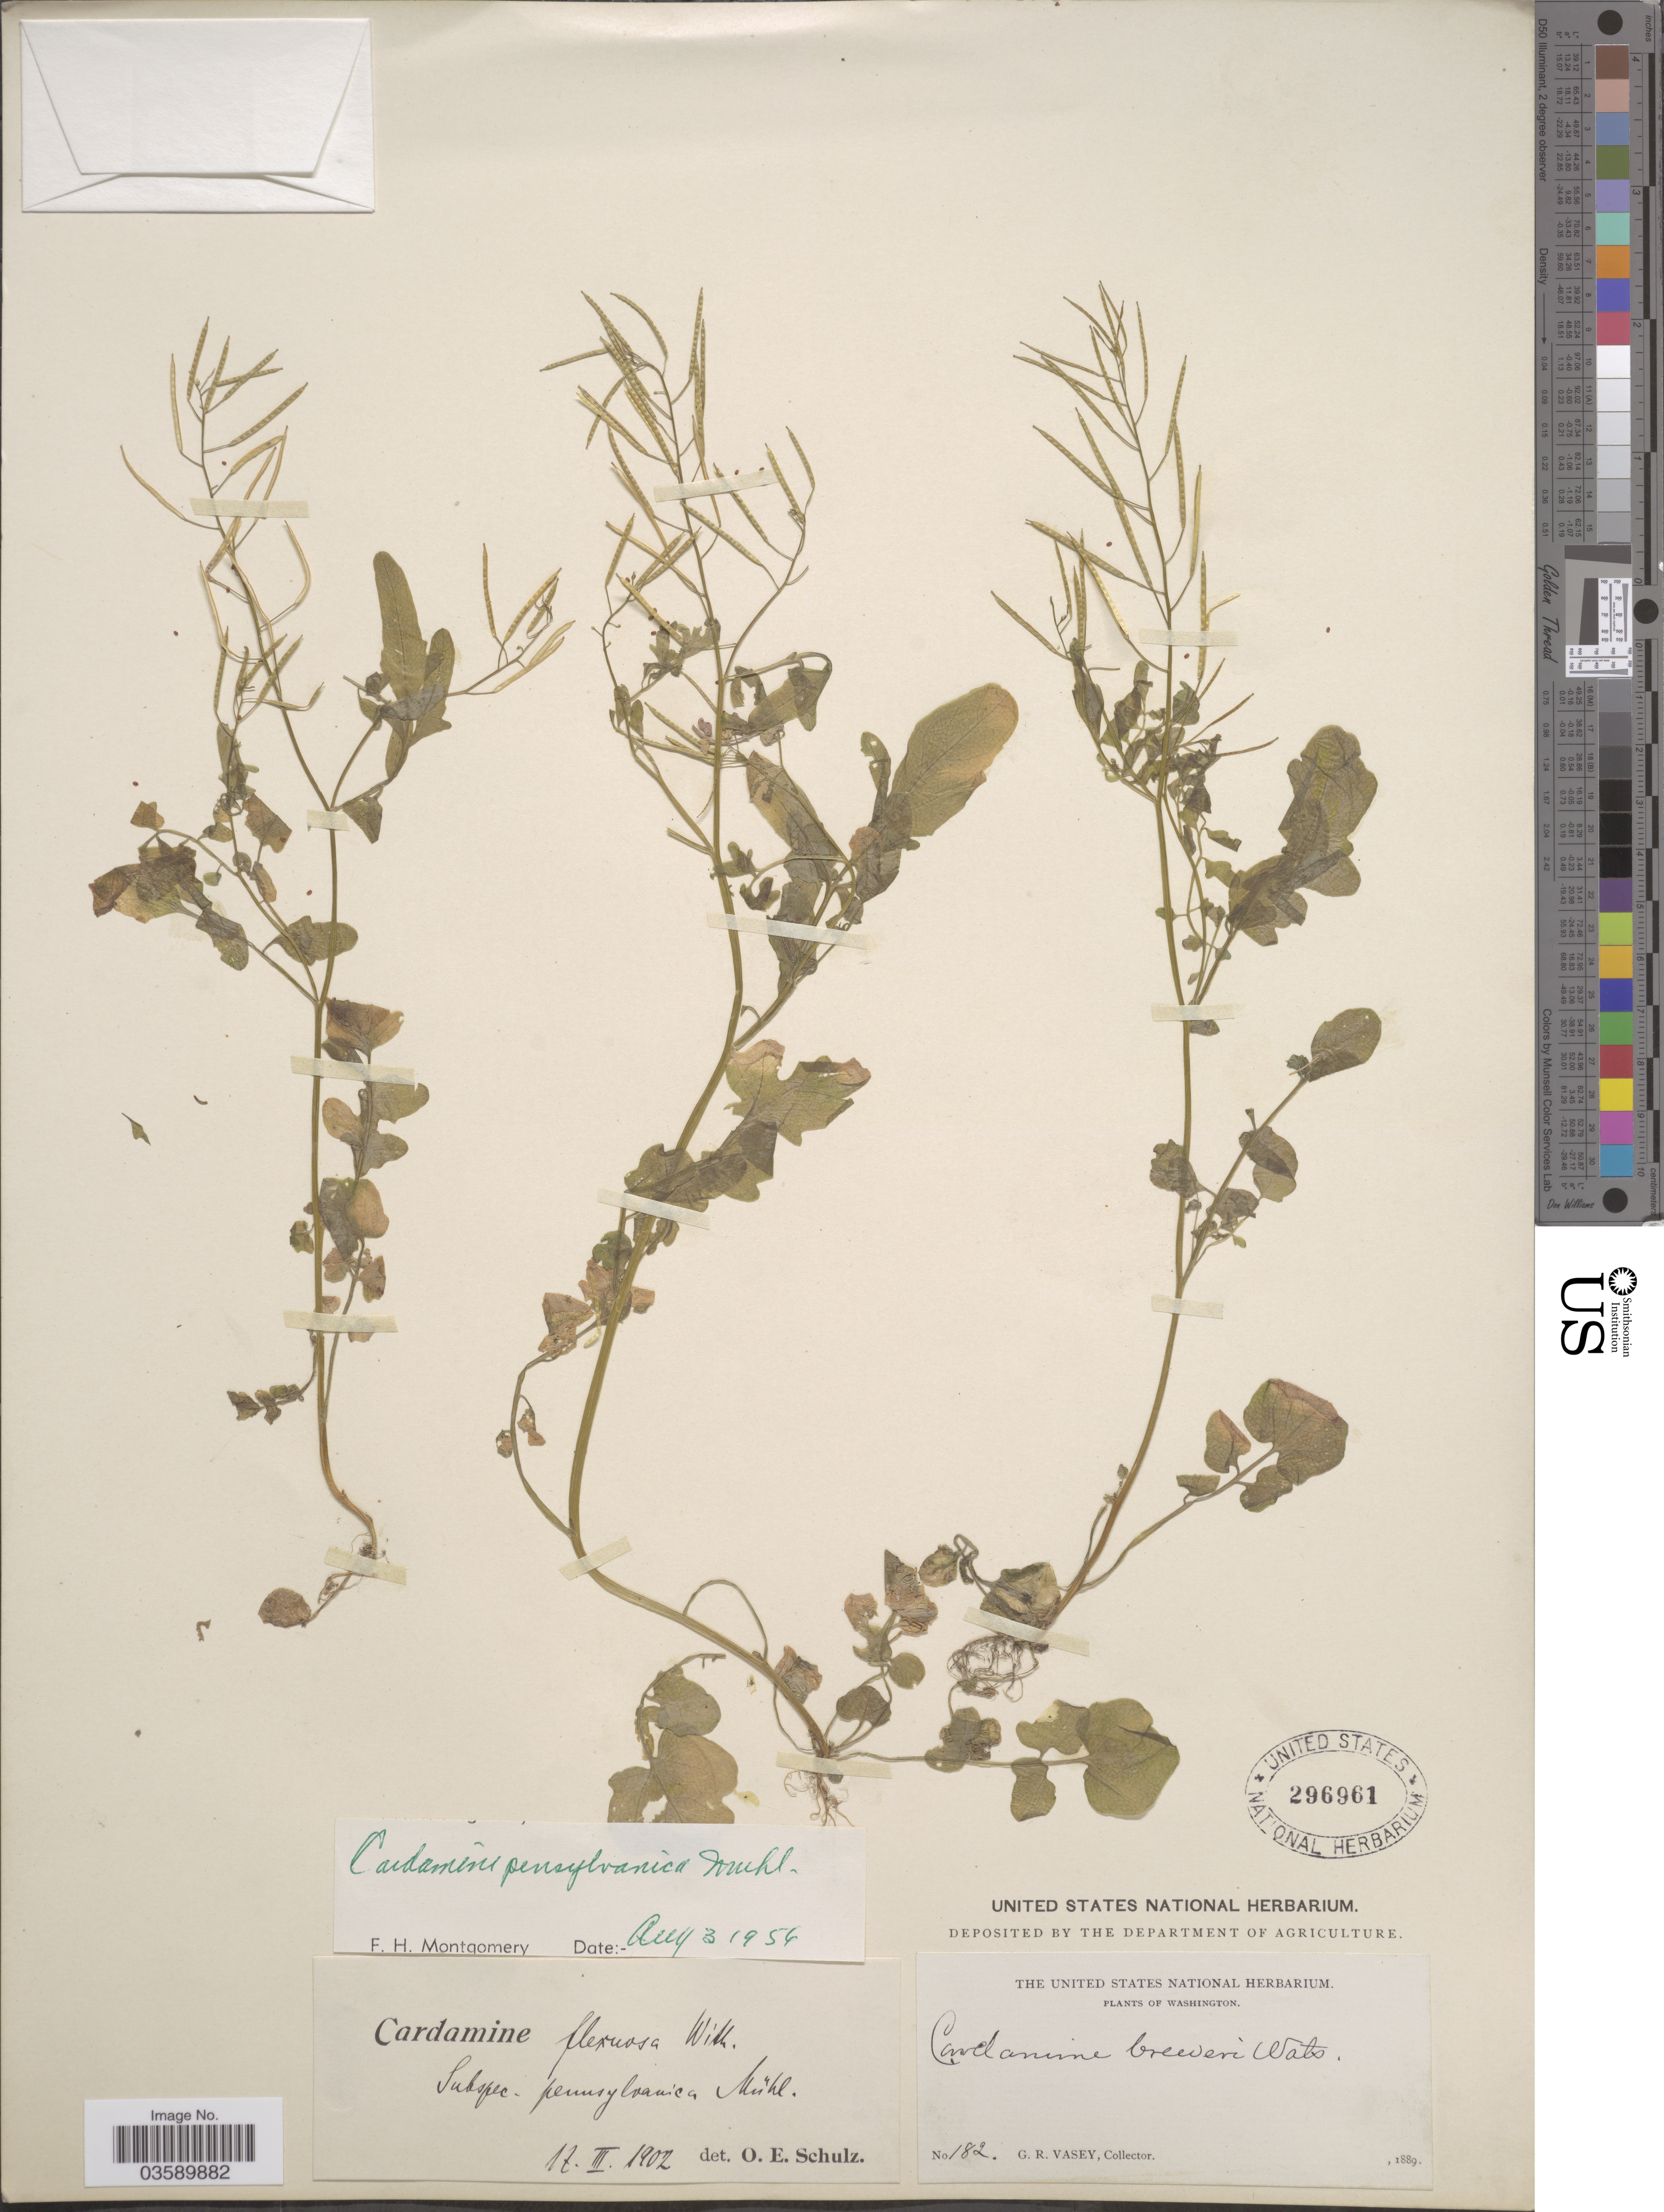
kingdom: Plantae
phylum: Tracheophyta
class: Magnoliopsida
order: Brassicales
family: Brassicaceae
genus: Cardamine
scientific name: Cardamine pensylvanica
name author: Muhl. ex Willd.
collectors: G. R. Vasey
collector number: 182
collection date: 1889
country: United States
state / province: Washington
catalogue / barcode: US 296961